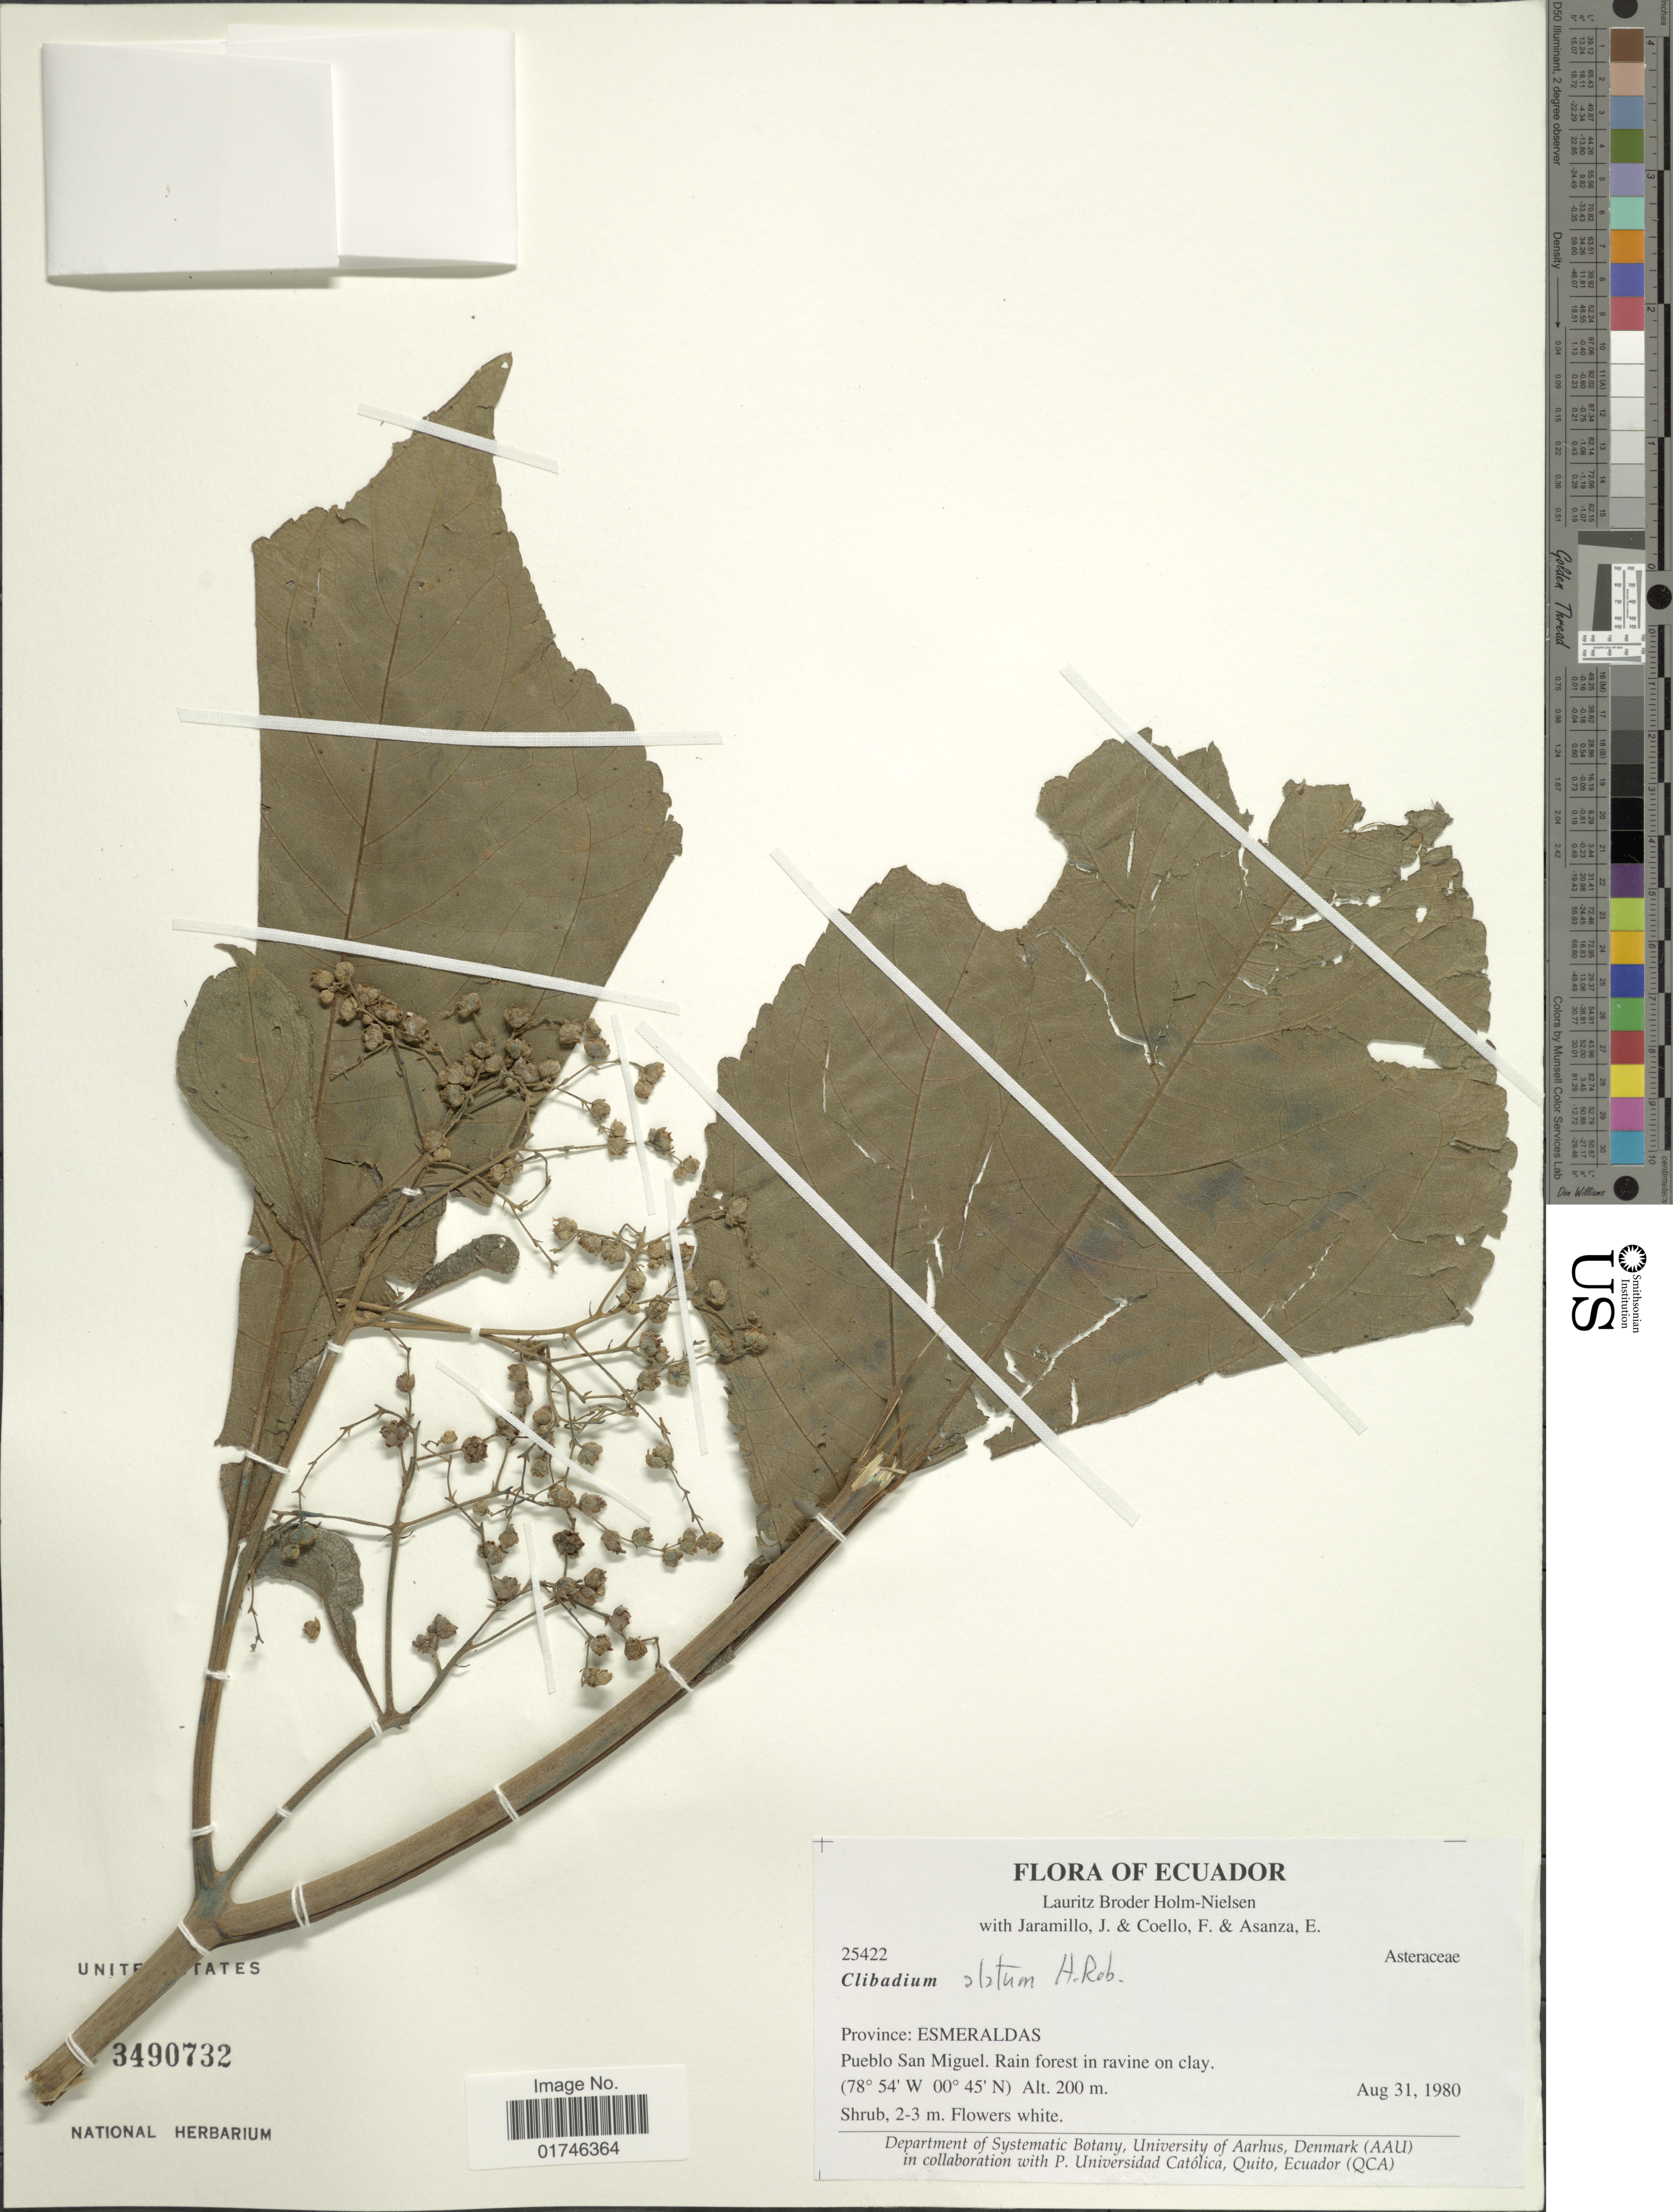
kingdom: Plantae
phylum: Tracheophyta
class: Magnoliopsida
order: Asterales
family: Asteraceae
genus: Clibadium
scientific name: Clibadium alatum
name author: H. Rob.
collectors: L. B. Holm-Nielsen, J. Jaramillo, F. Coello & E. Asanza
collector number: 25422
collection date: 1980-08-31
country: Ecuador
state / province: Esmeraldas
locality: Province: Esmeraldas Pueblo San Miguel. Rain forest in ravine on clay,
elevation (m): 200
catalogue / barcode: US 3490732